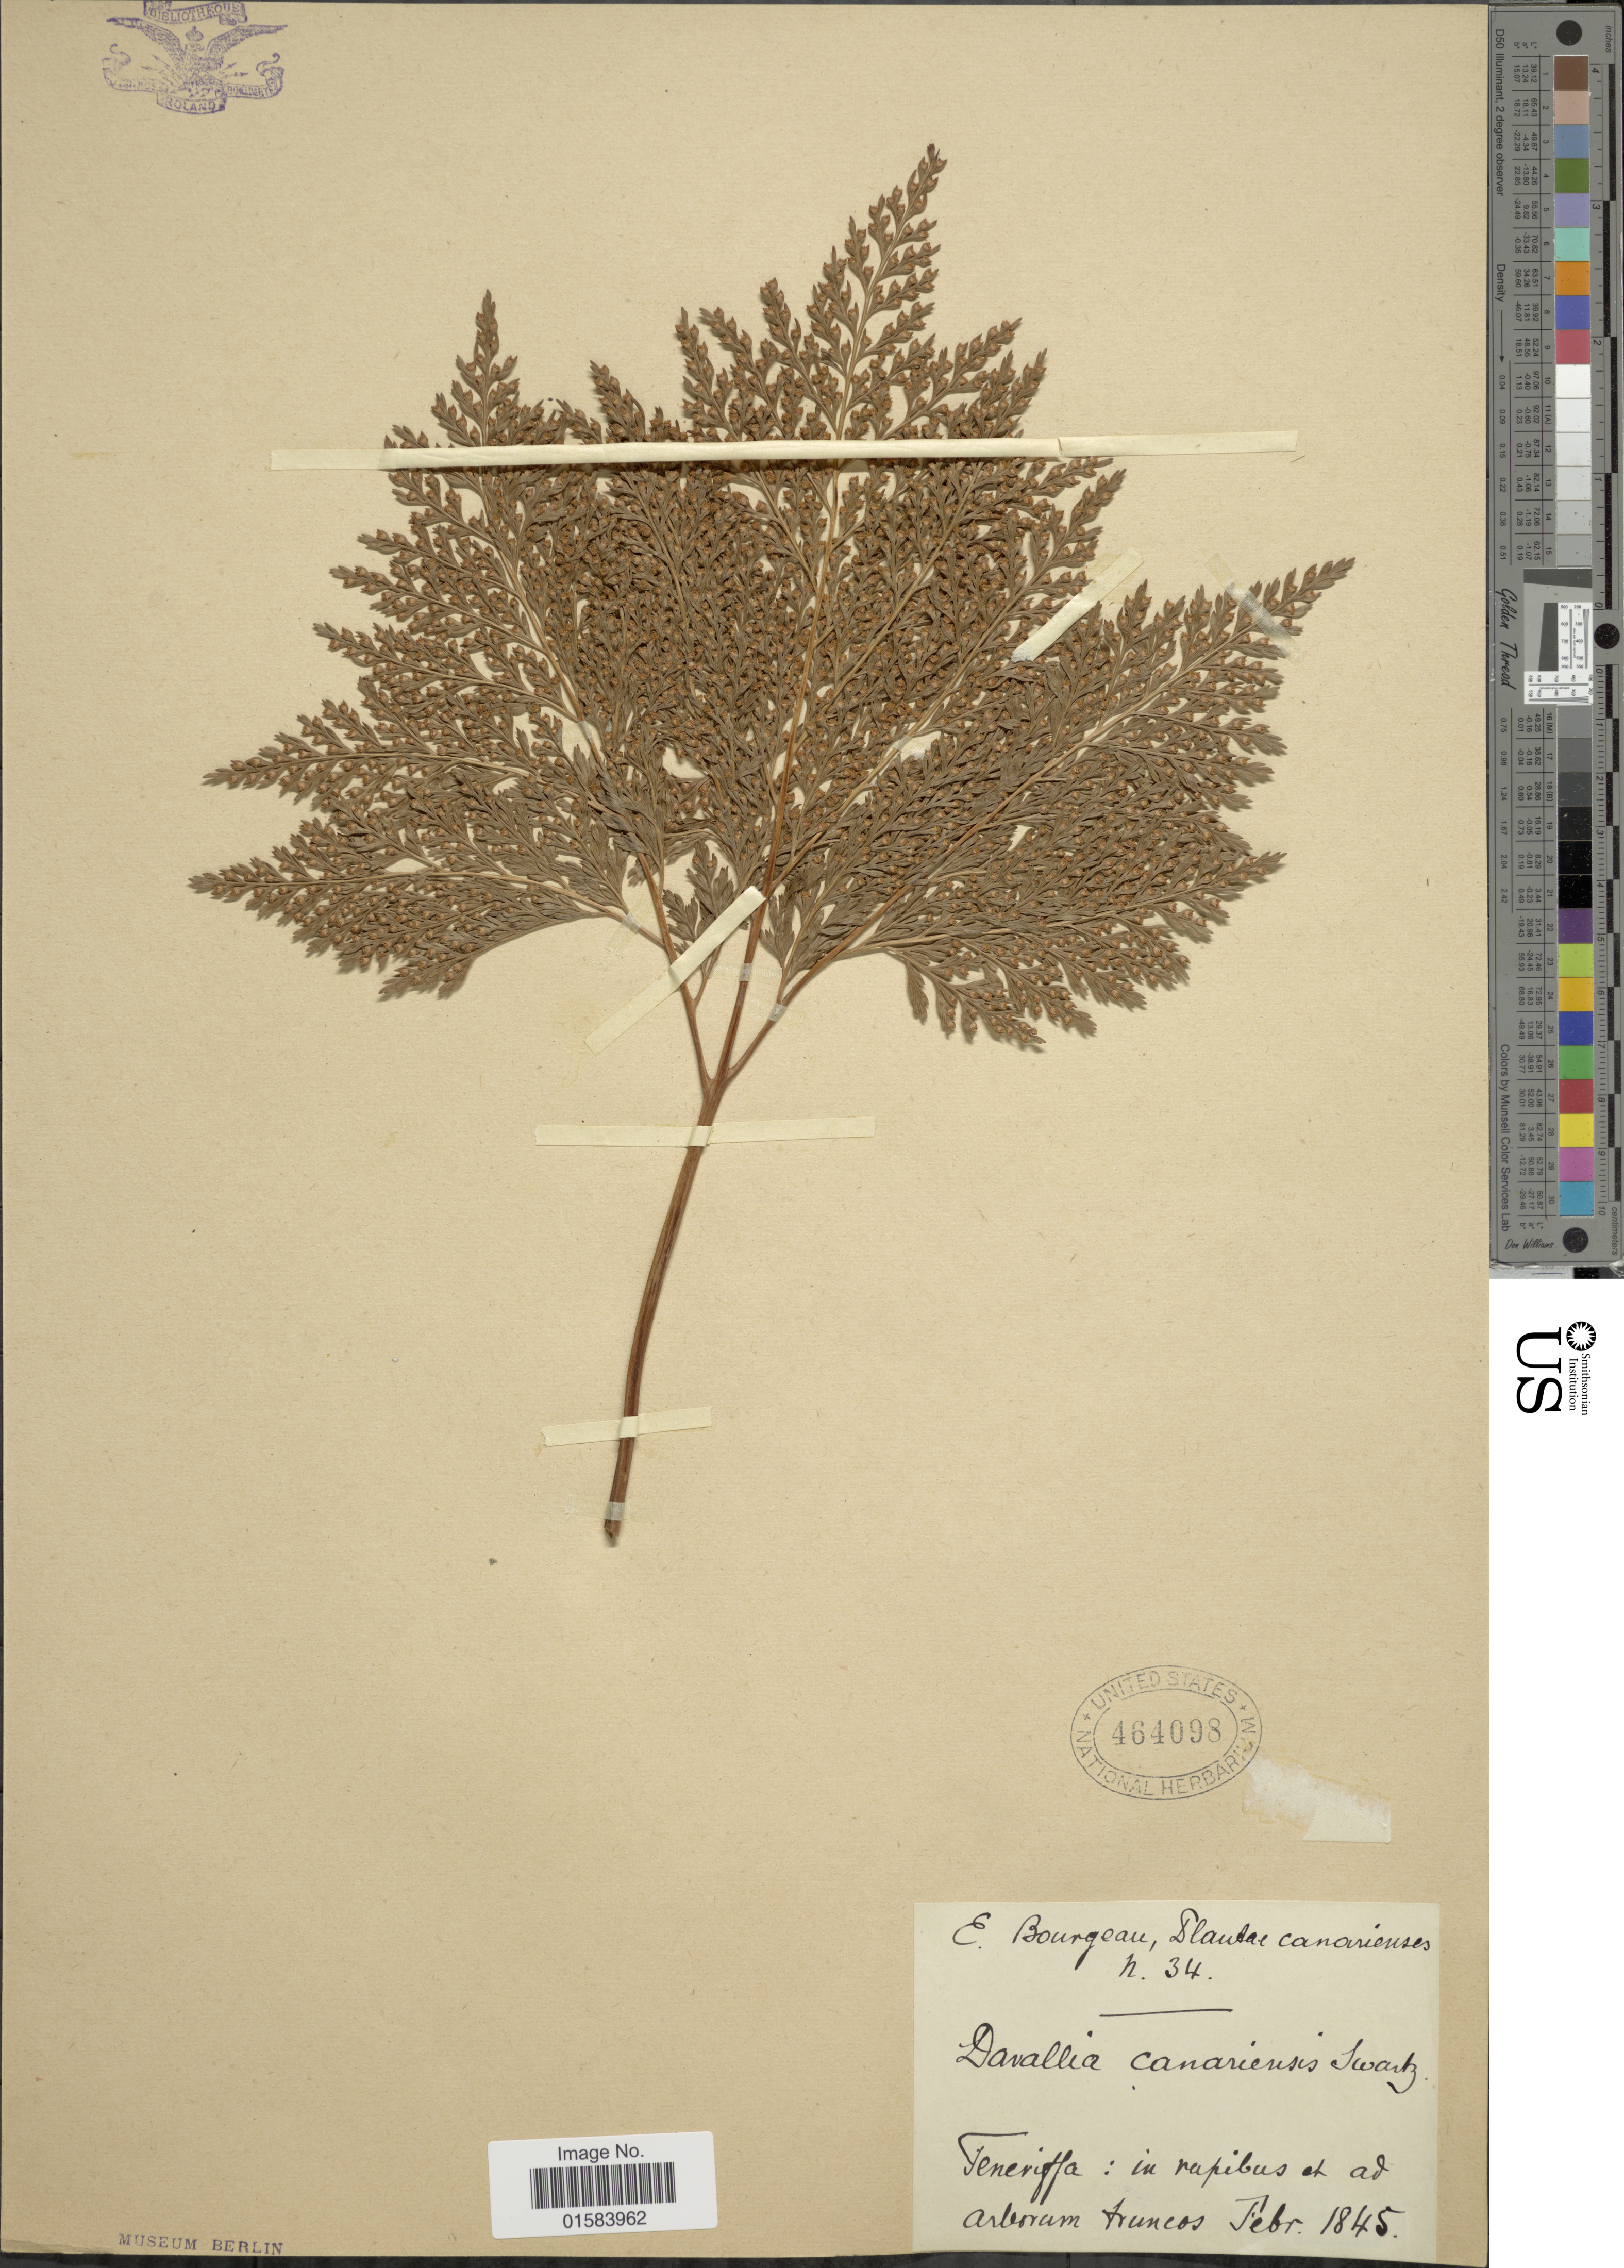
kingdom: Plantae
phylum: Tracheophyta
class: Polypodiopsida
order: Polypodiales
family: Davalliaceae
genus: Davallia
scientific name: Davallia canariensis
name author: (L.) Sm.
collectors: E. Bourgeau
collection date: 1845-02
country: Spain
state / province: Canarias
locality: Canarienses, Teneriffe: in rupibus et ad arborum truncos.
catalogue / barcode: US 464098